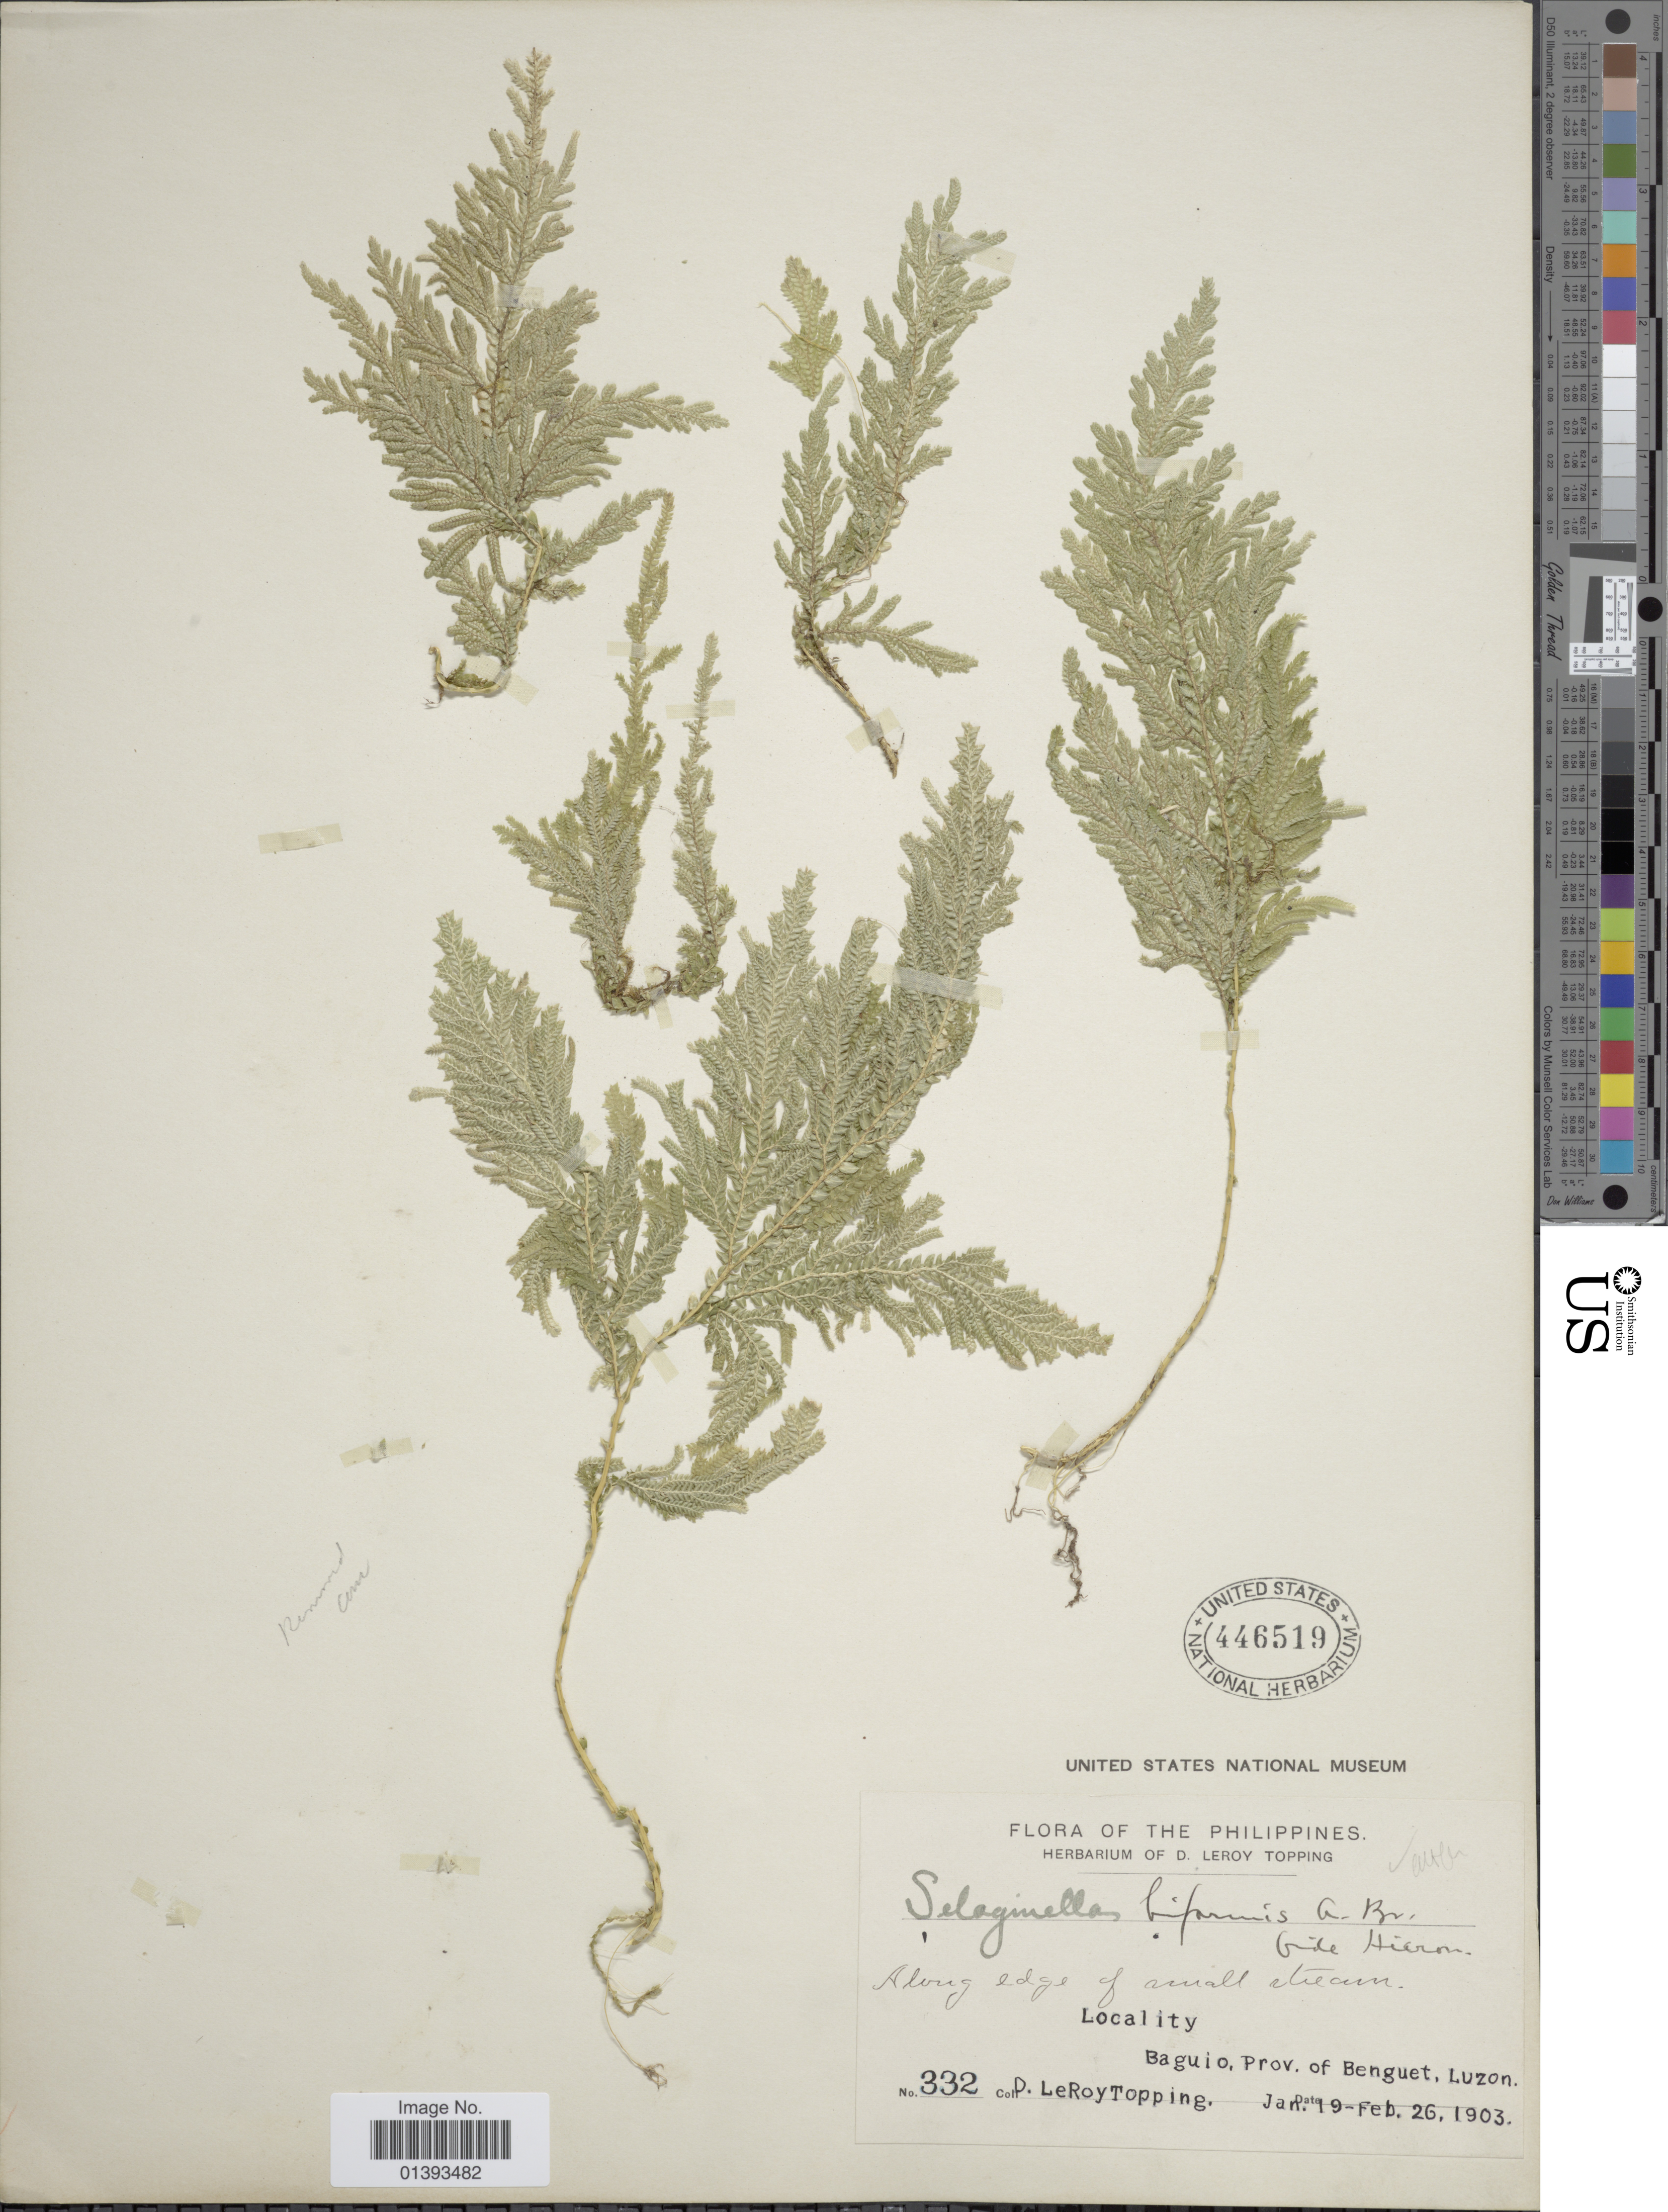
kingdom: Plantae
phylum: Tracheophyta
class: Lycopodiopsida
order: Selaginellales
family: Selaginellaceae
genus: Selaginella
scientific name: Selaginella biformis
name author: A. Braun ex Kuhn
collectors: D. L. Topping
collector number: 332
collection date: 1903-01-19/1903-02-26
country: Philippines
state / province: Central Luzon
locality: Baguio, prov. of Benguet, Luzon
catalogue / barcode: US 446519